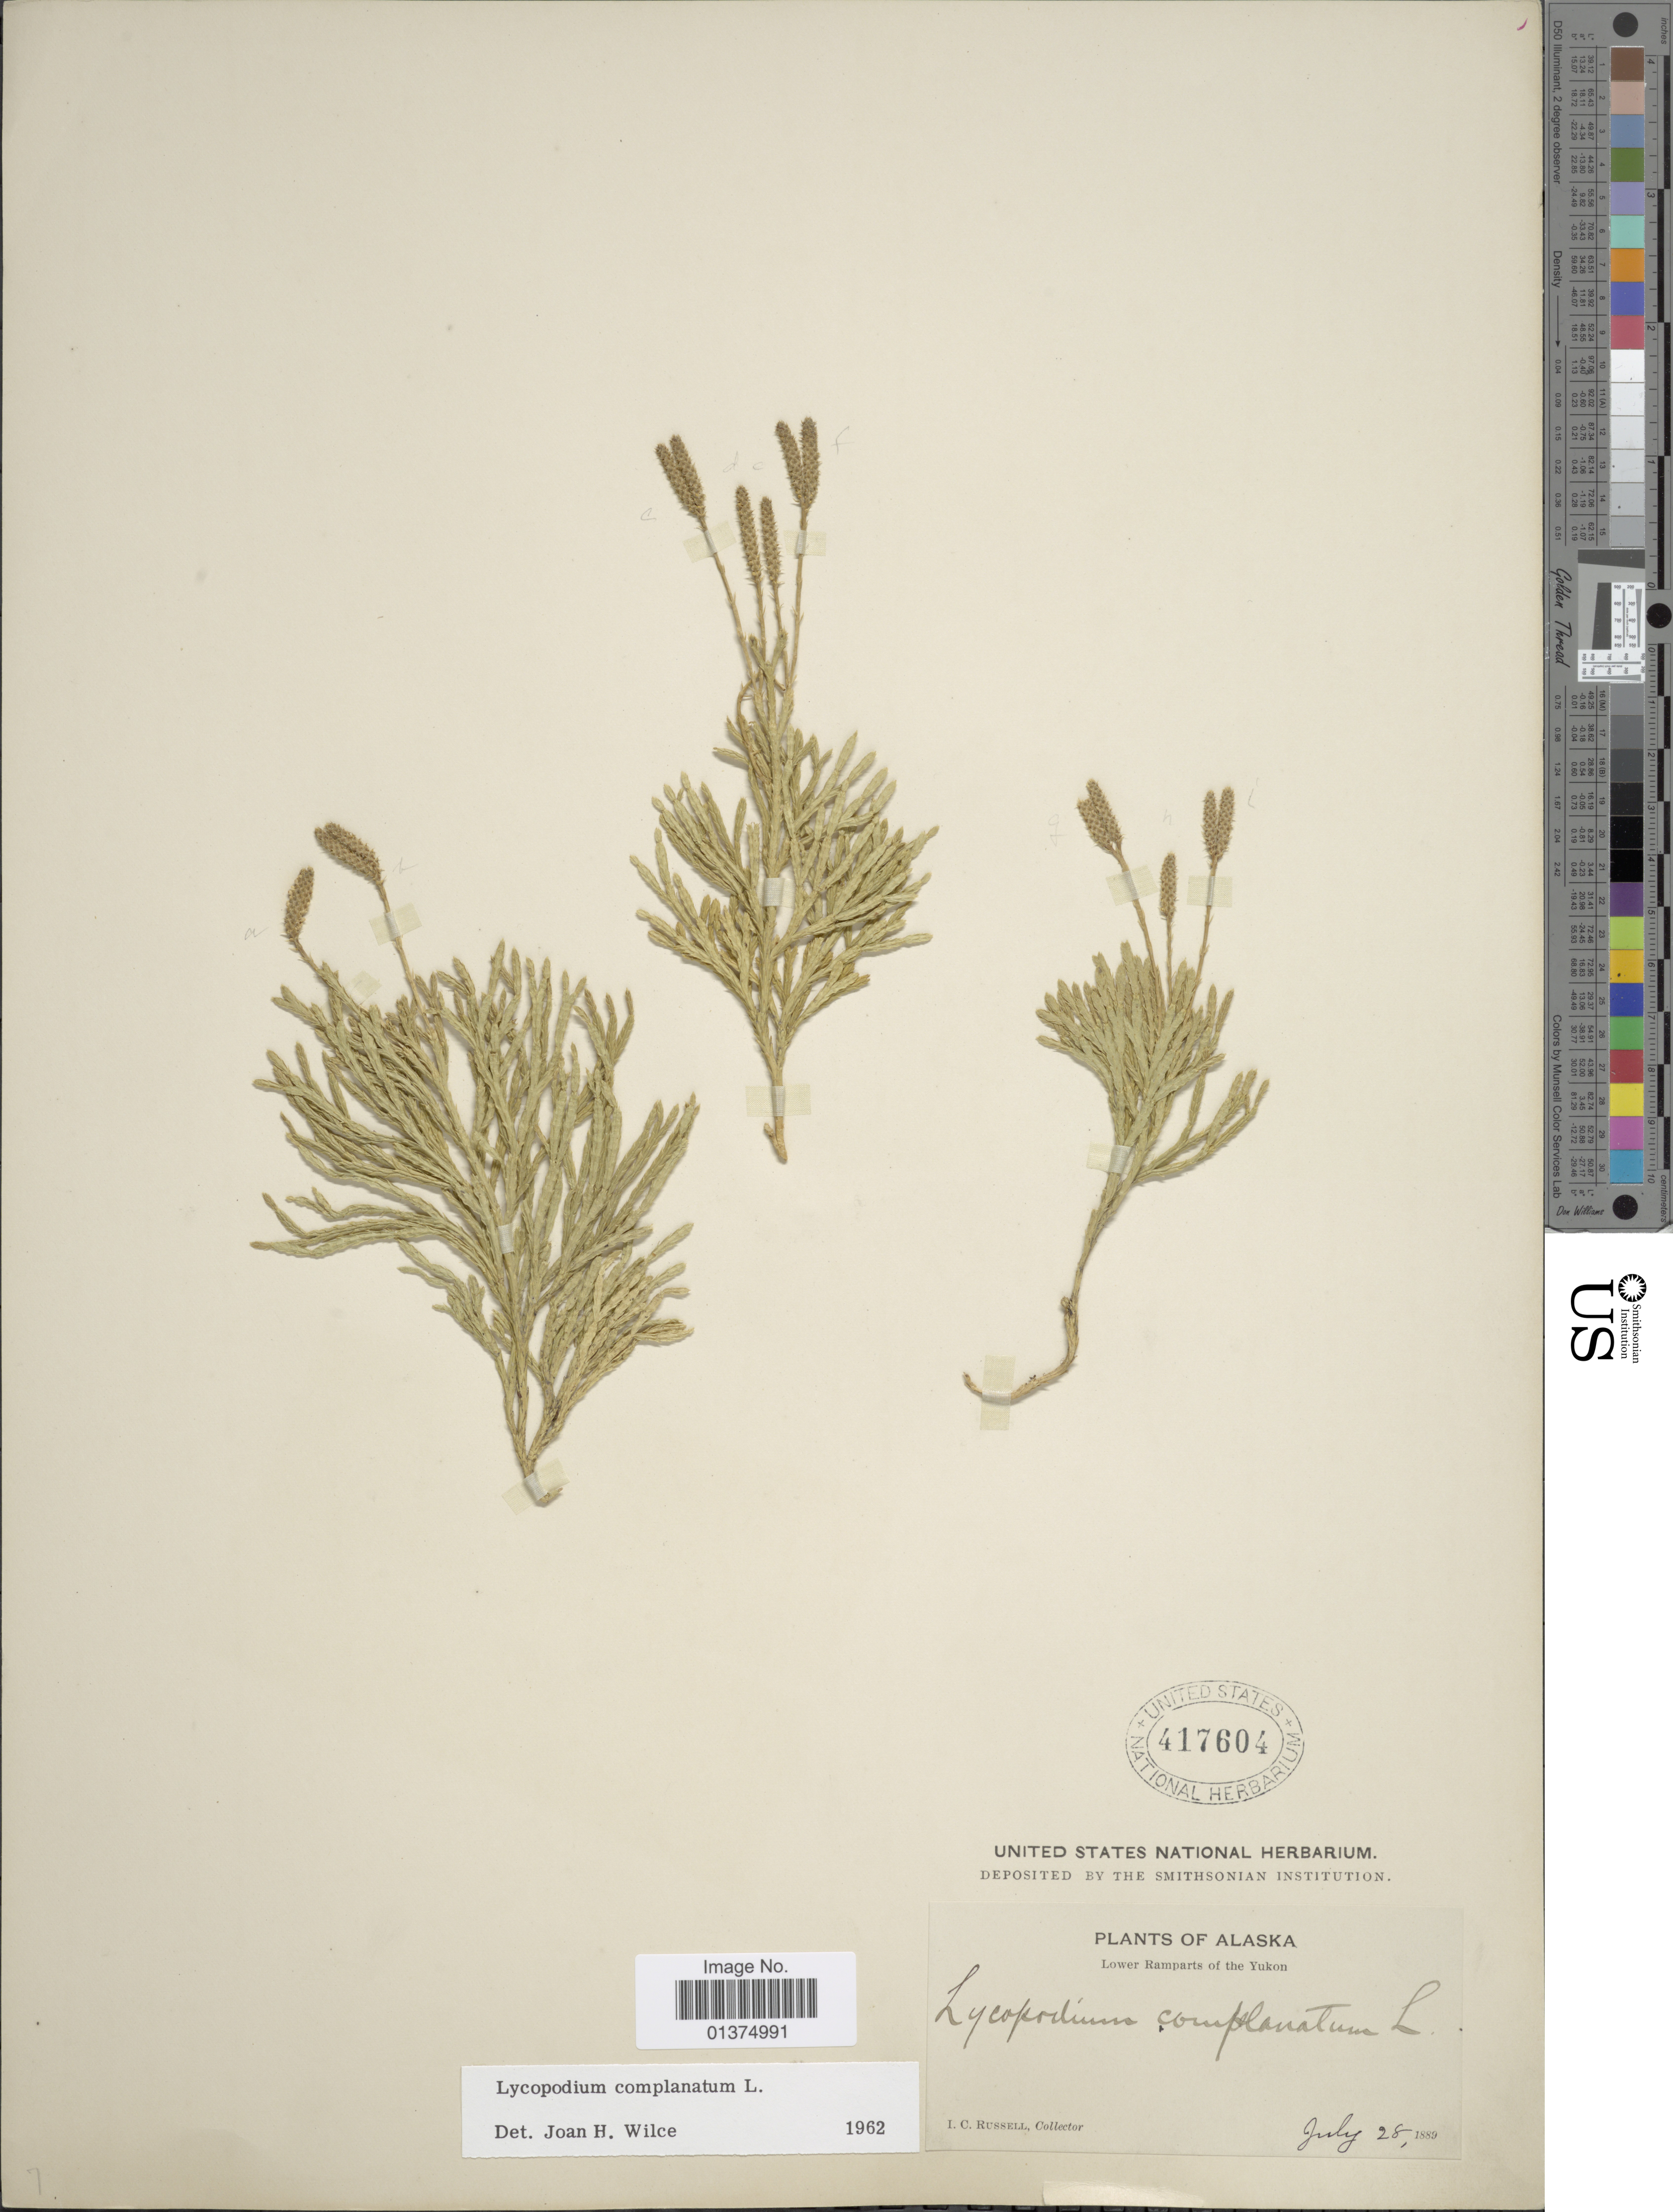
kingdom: Plantae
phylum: Tracheophyta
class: Lycopodiopsida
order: Lycopodiales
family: Lycopodiaceae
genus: Diphasiastrum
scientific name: Diphasiastrum complanatum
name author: (L.) Holub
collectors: I. C. Russell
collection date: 1889-07-28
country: United States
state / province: Alaska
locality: Lower Ramparts of the Yukon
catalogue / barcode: US 417604